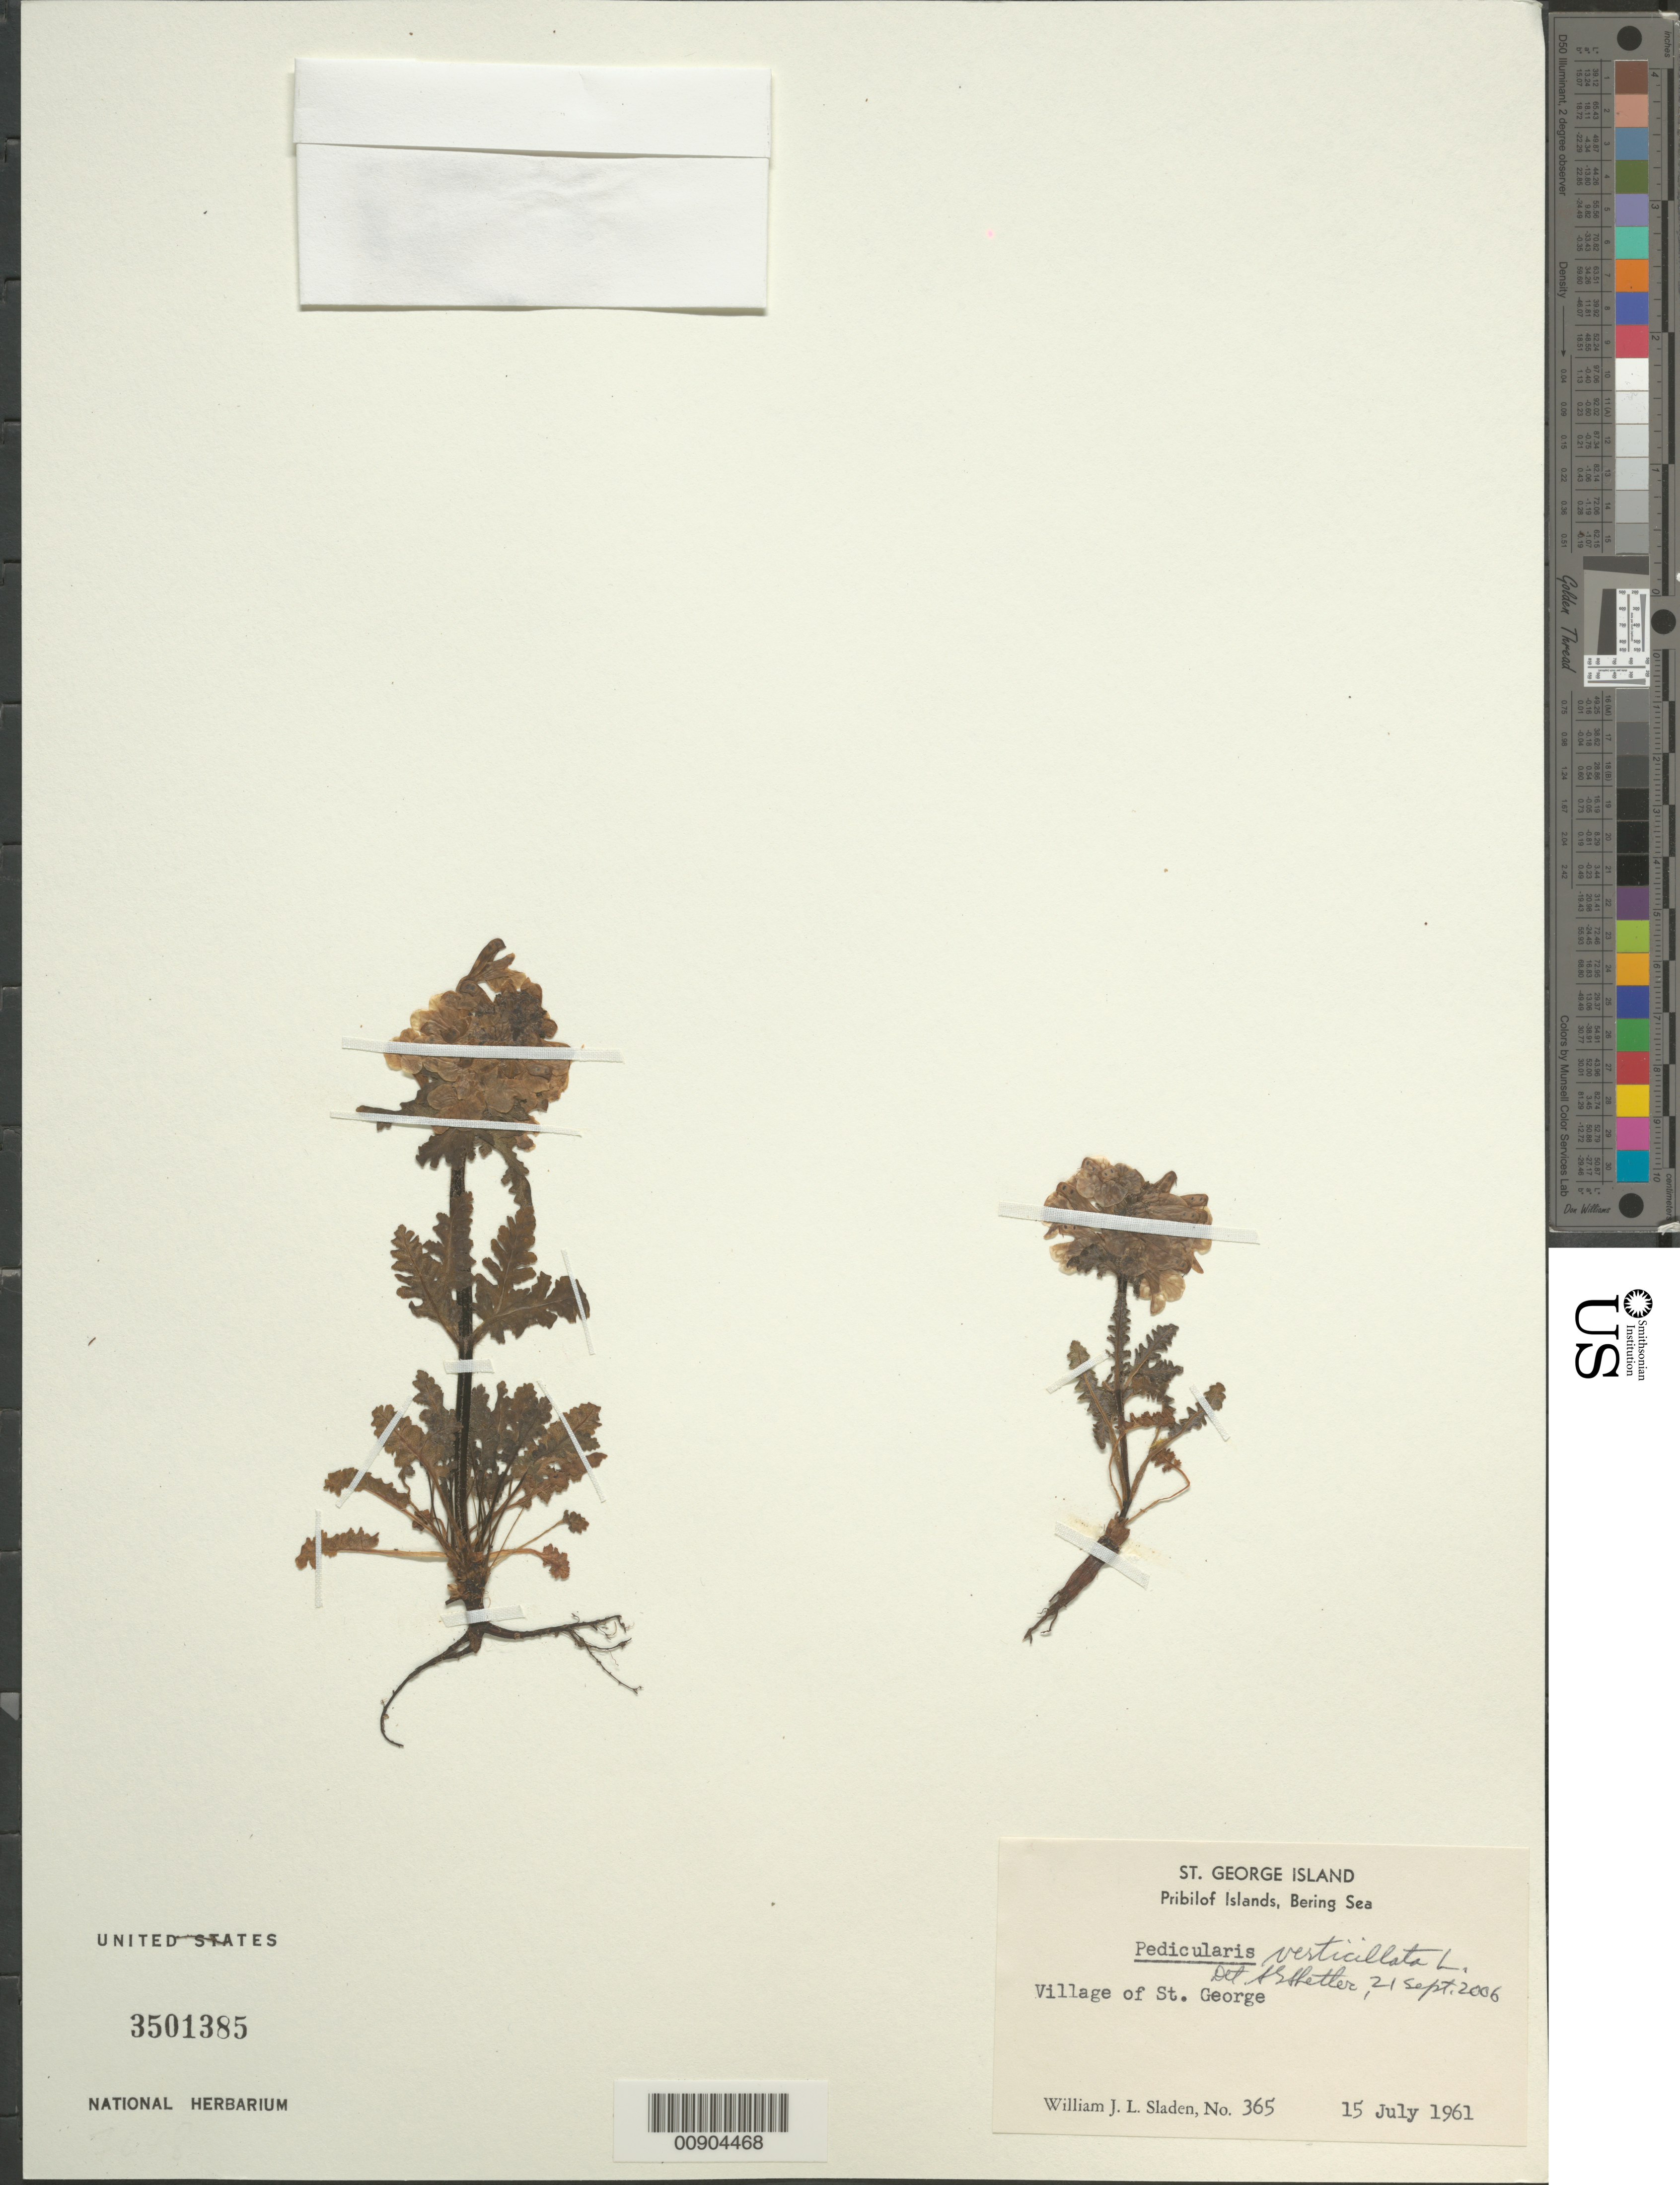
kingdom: Plantae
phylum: Tracheophyta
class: Magnoliopsida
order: Lamiales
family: Orobanchaceae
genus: Pedicularis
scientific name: Pedicularis verticillata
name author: L.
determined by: Shetler, Stanwyn G., (US), NMNH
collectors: W. Sladen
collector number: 365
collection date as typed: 15 Jul 1961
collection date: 1961-07-15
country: United States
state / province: Alaska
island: St. George Island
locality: St. George Island. Village of St. George., Bering Sea, Pribilof Islands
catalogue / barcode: US 3501385